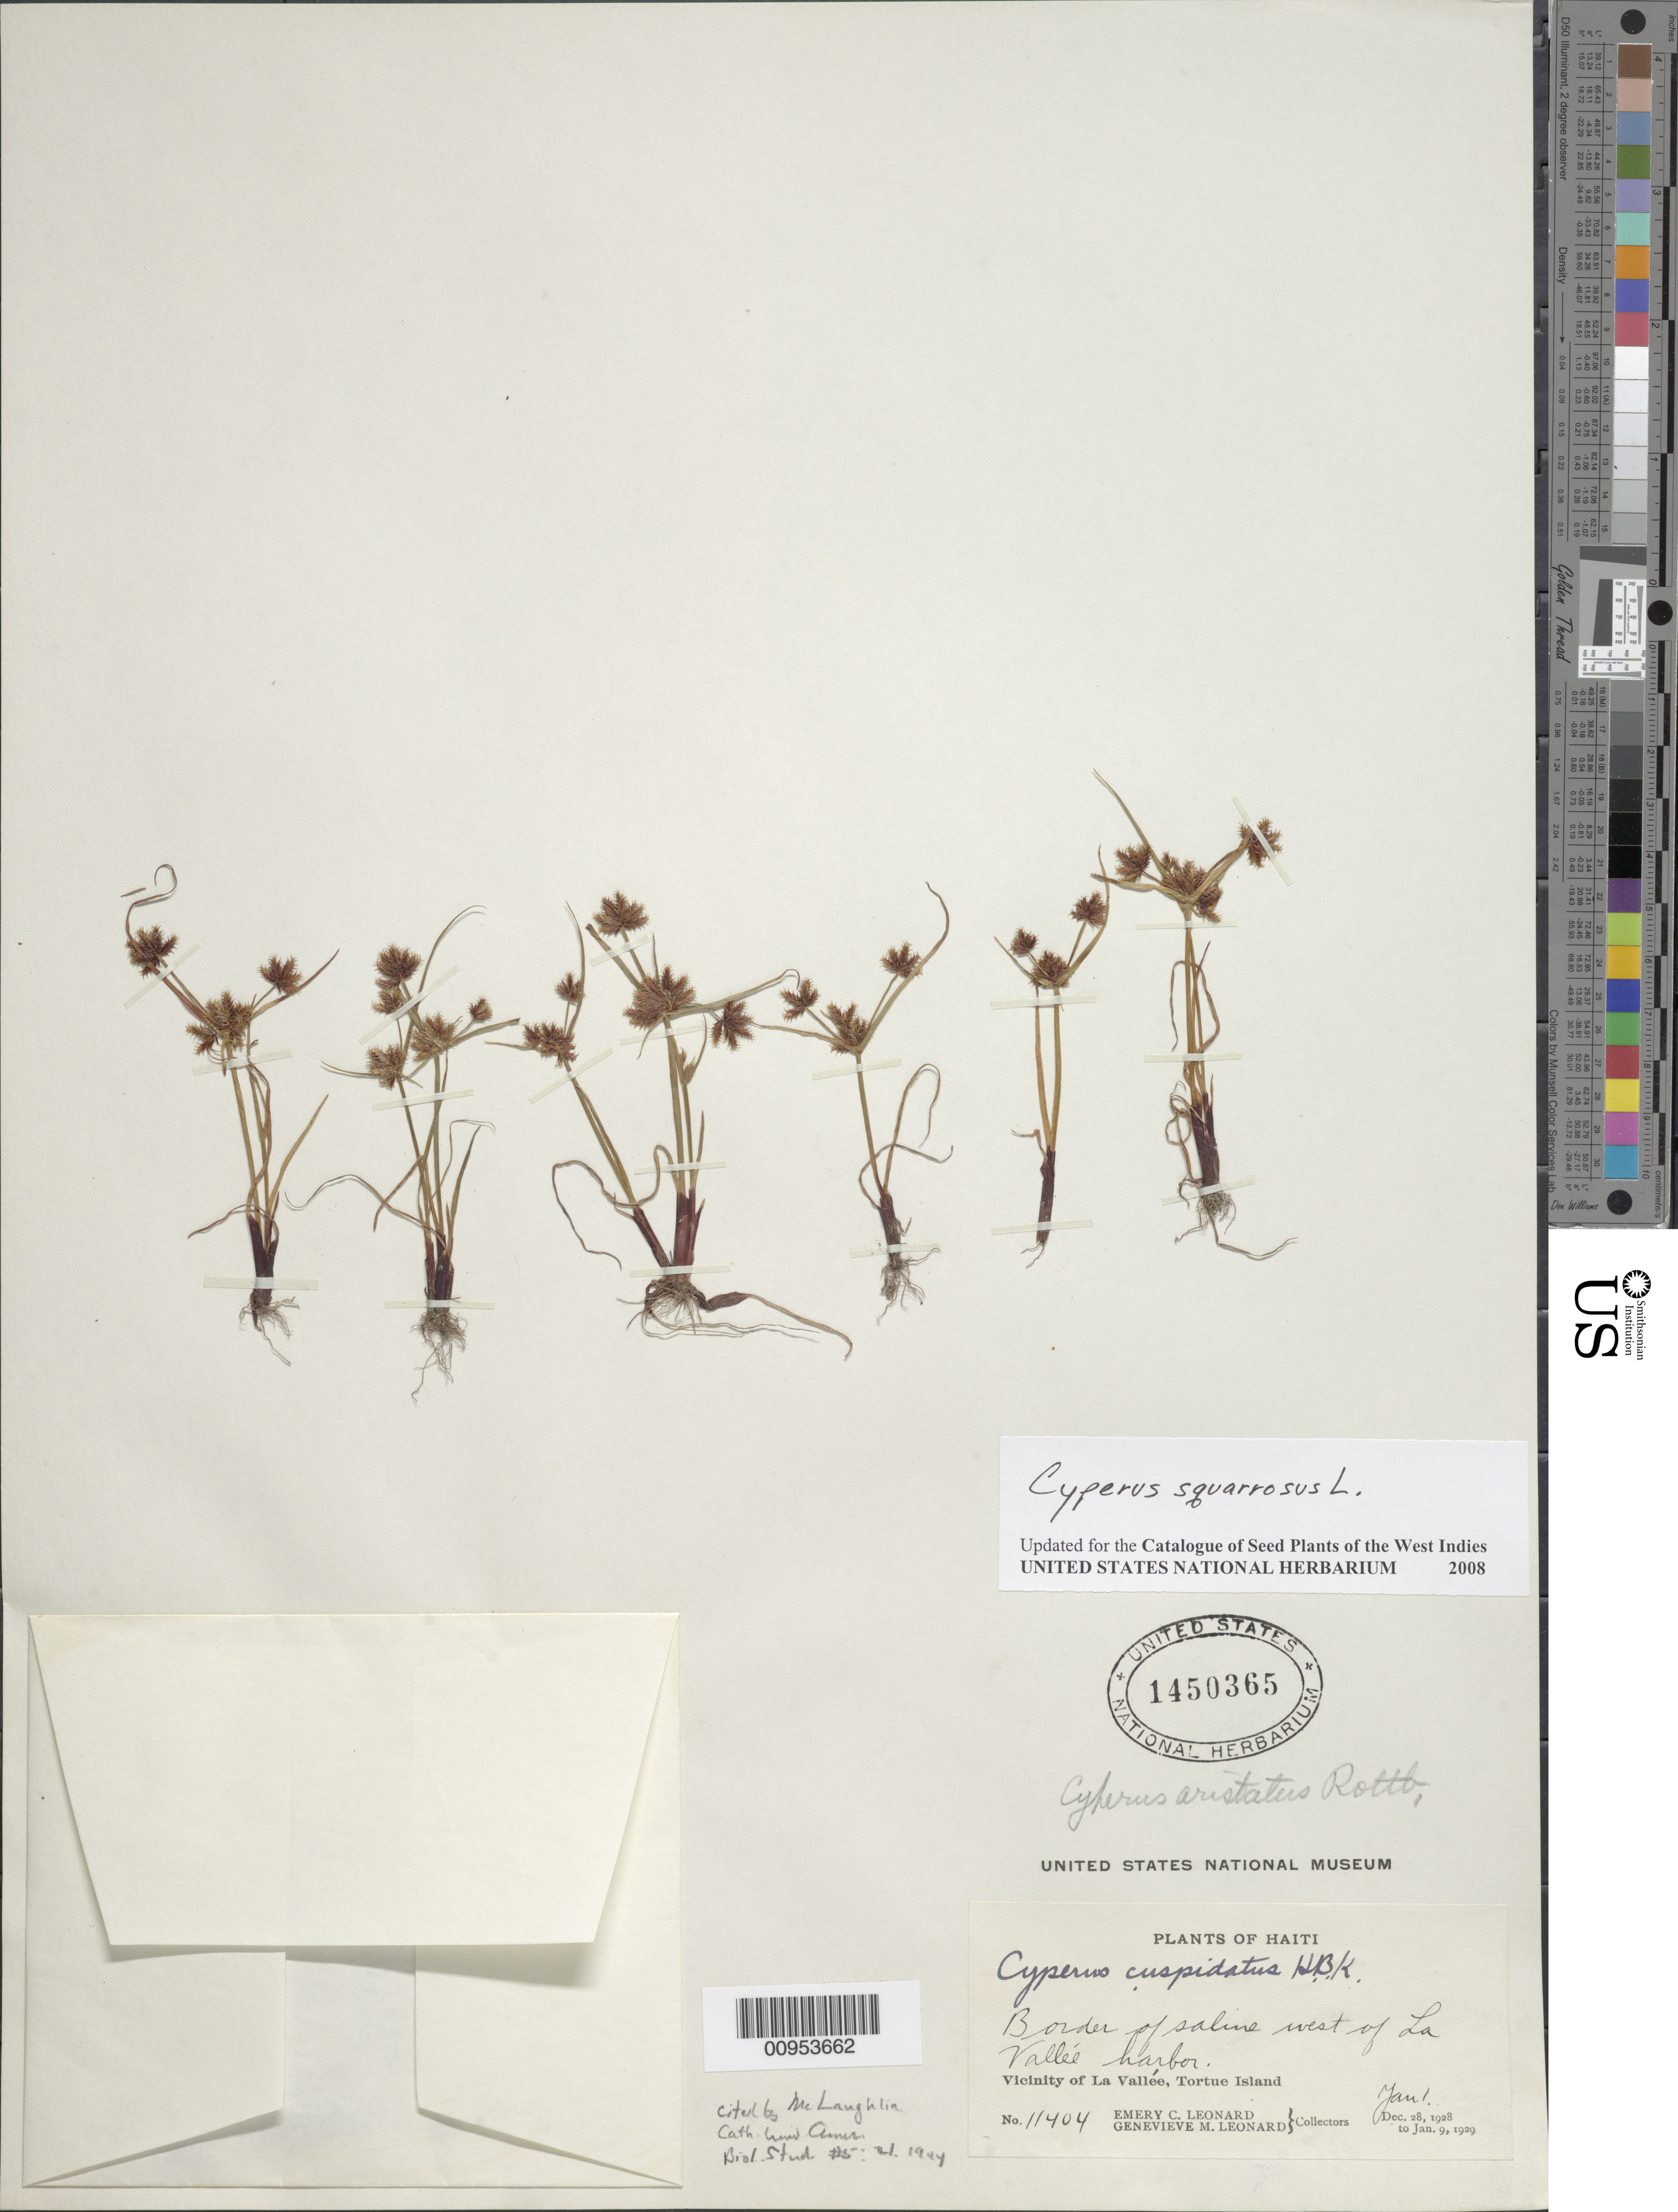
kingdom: Plantae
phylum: Tracheophyta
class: Liliopsida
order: Poales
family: Cyperaceae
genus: Cyperus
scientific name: Cyperus squarrosus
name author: L.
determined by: Strong, M. T., (US), Smithsonian Institution - National Museum of Natural History (UNITED STATES)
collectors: E. C. Leonard & G. M. Leonard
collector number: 11404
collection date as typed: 01 Jan 1929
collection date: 1929-01-01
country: Haiti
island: Tortue Island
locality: Vicinity of La Vallée, border of saline, W of La Vallée Harbor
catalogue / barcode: US 1450365